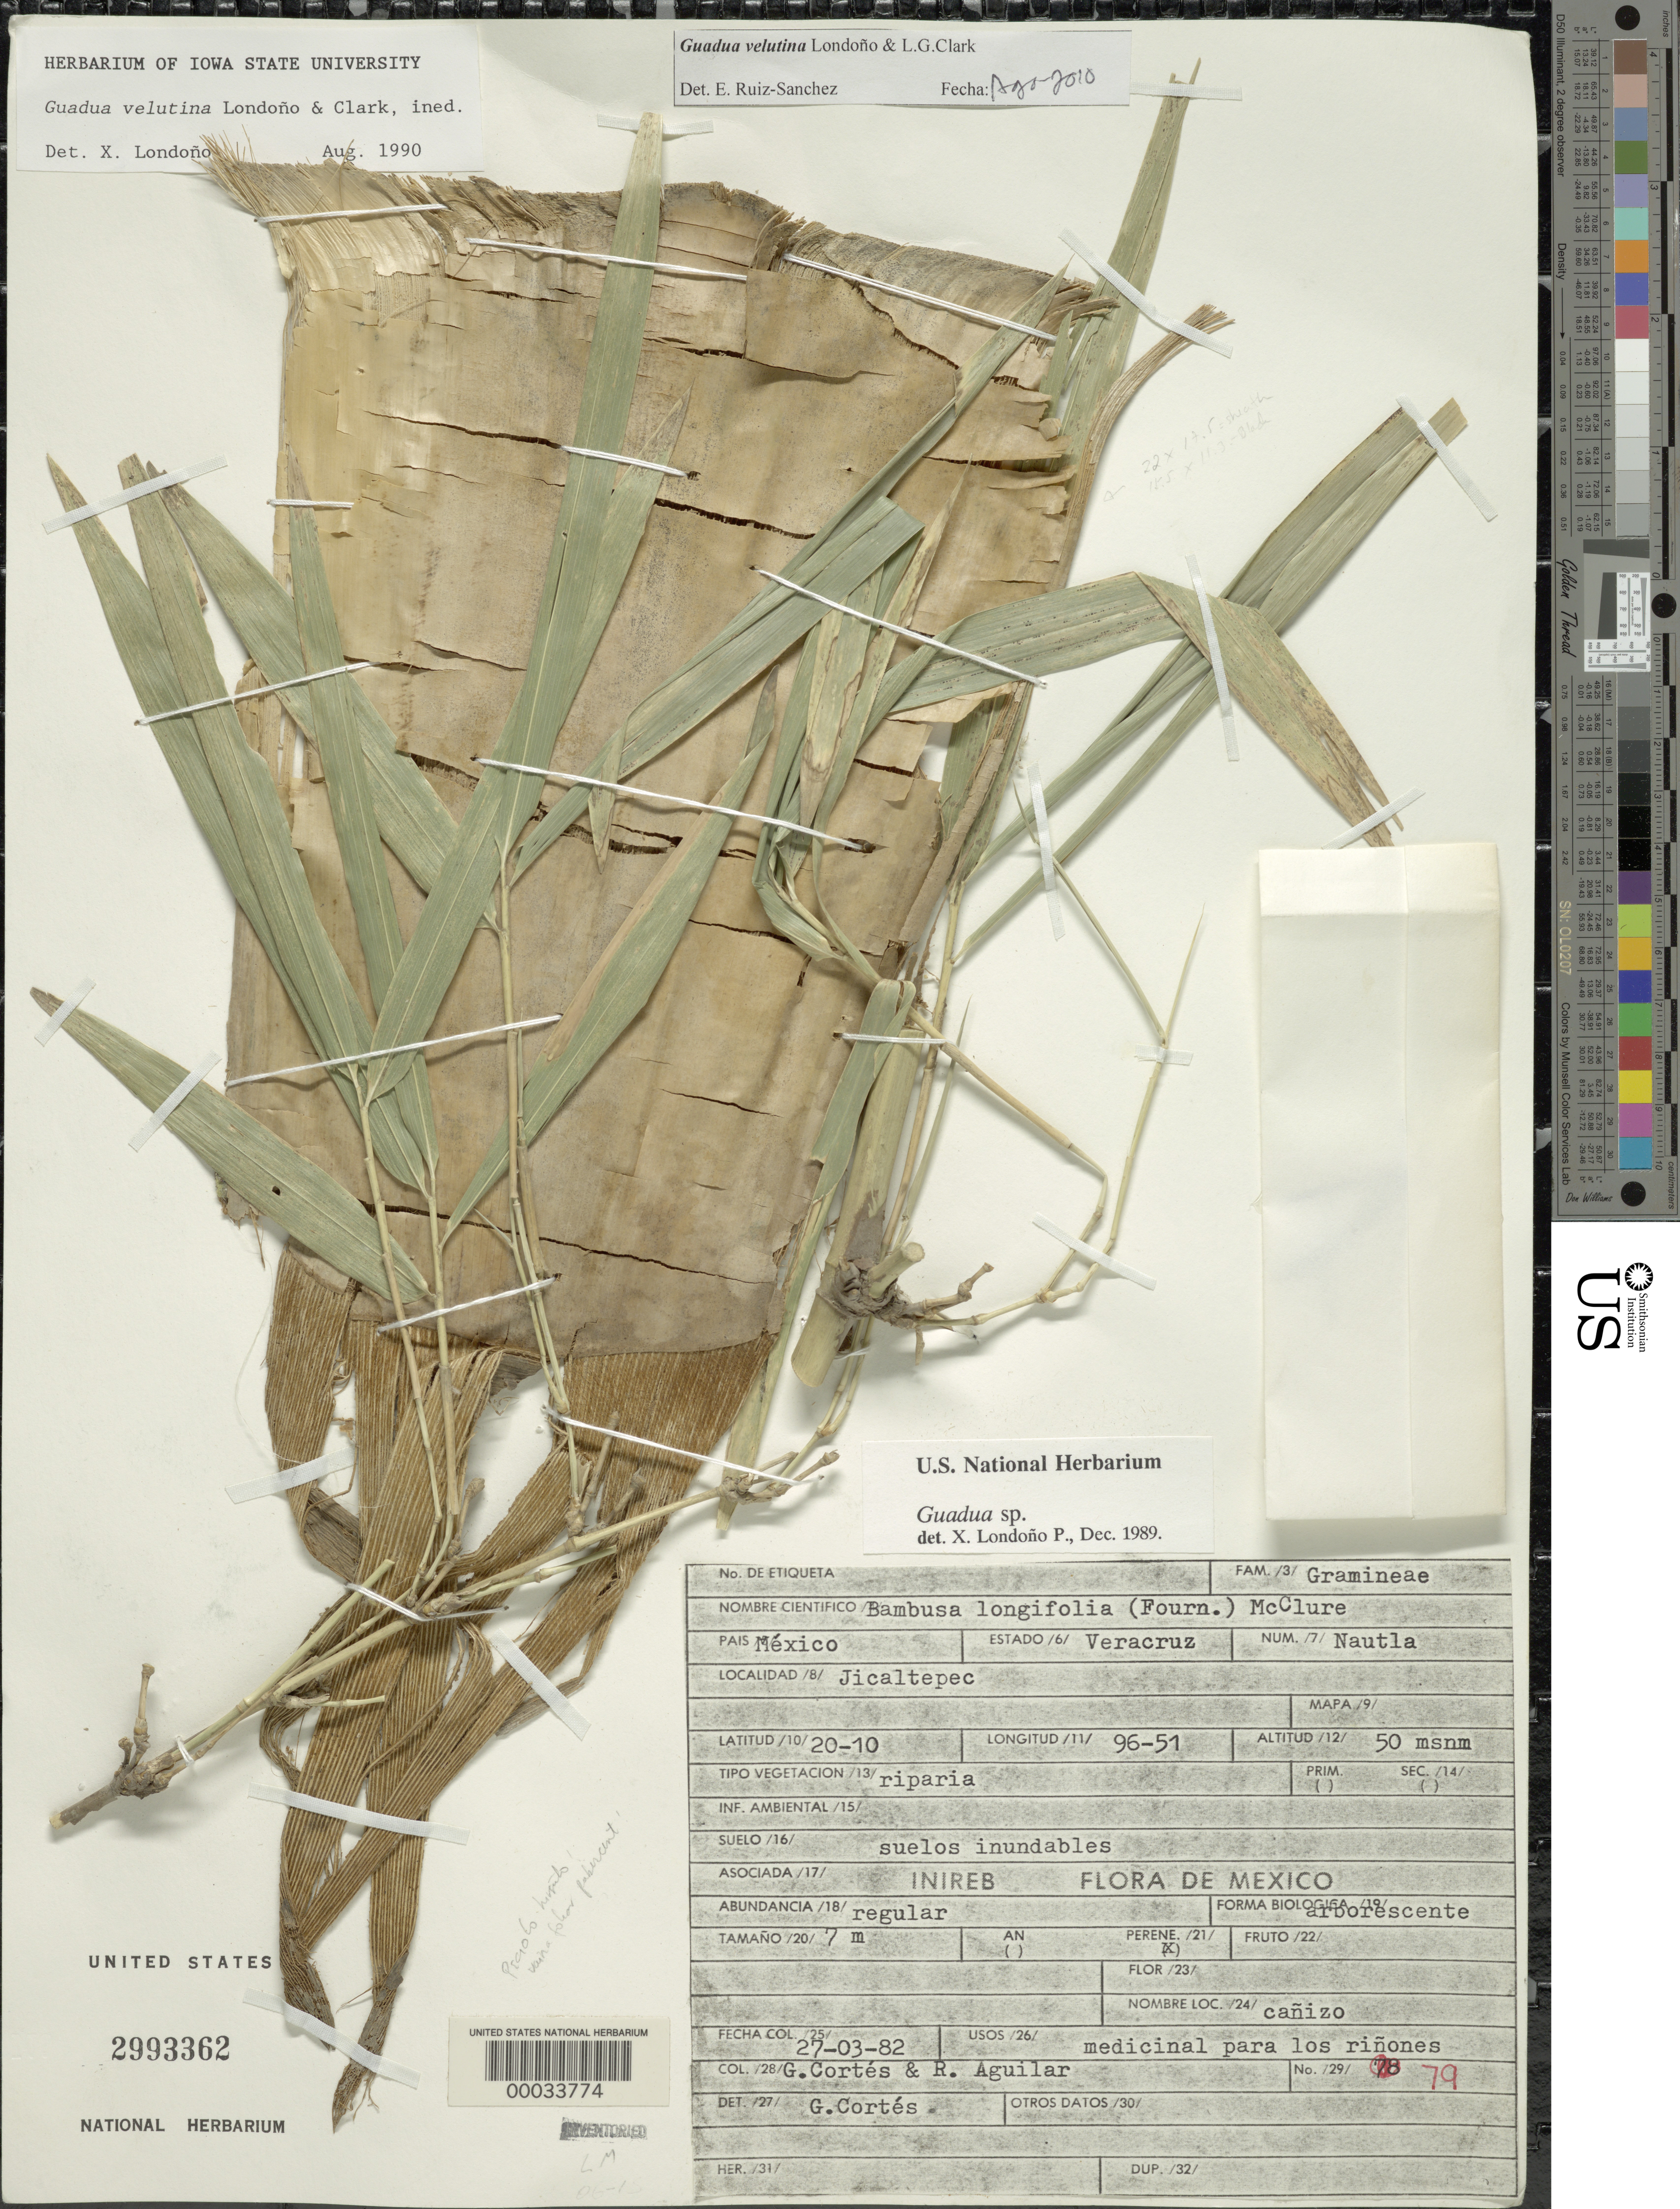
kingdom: Plantae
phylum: Tracheophyta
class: Liliopsida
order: Poales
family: Poaceae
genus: Guadua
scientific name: Guadua sp.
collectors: G. Cortez & R. Aguilar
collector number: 79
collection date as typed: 27 Mar 1982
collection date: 1982-03-27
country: Mexico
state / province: Veracruz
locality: Jicaltepec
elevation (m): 50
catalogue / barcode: US 2993362